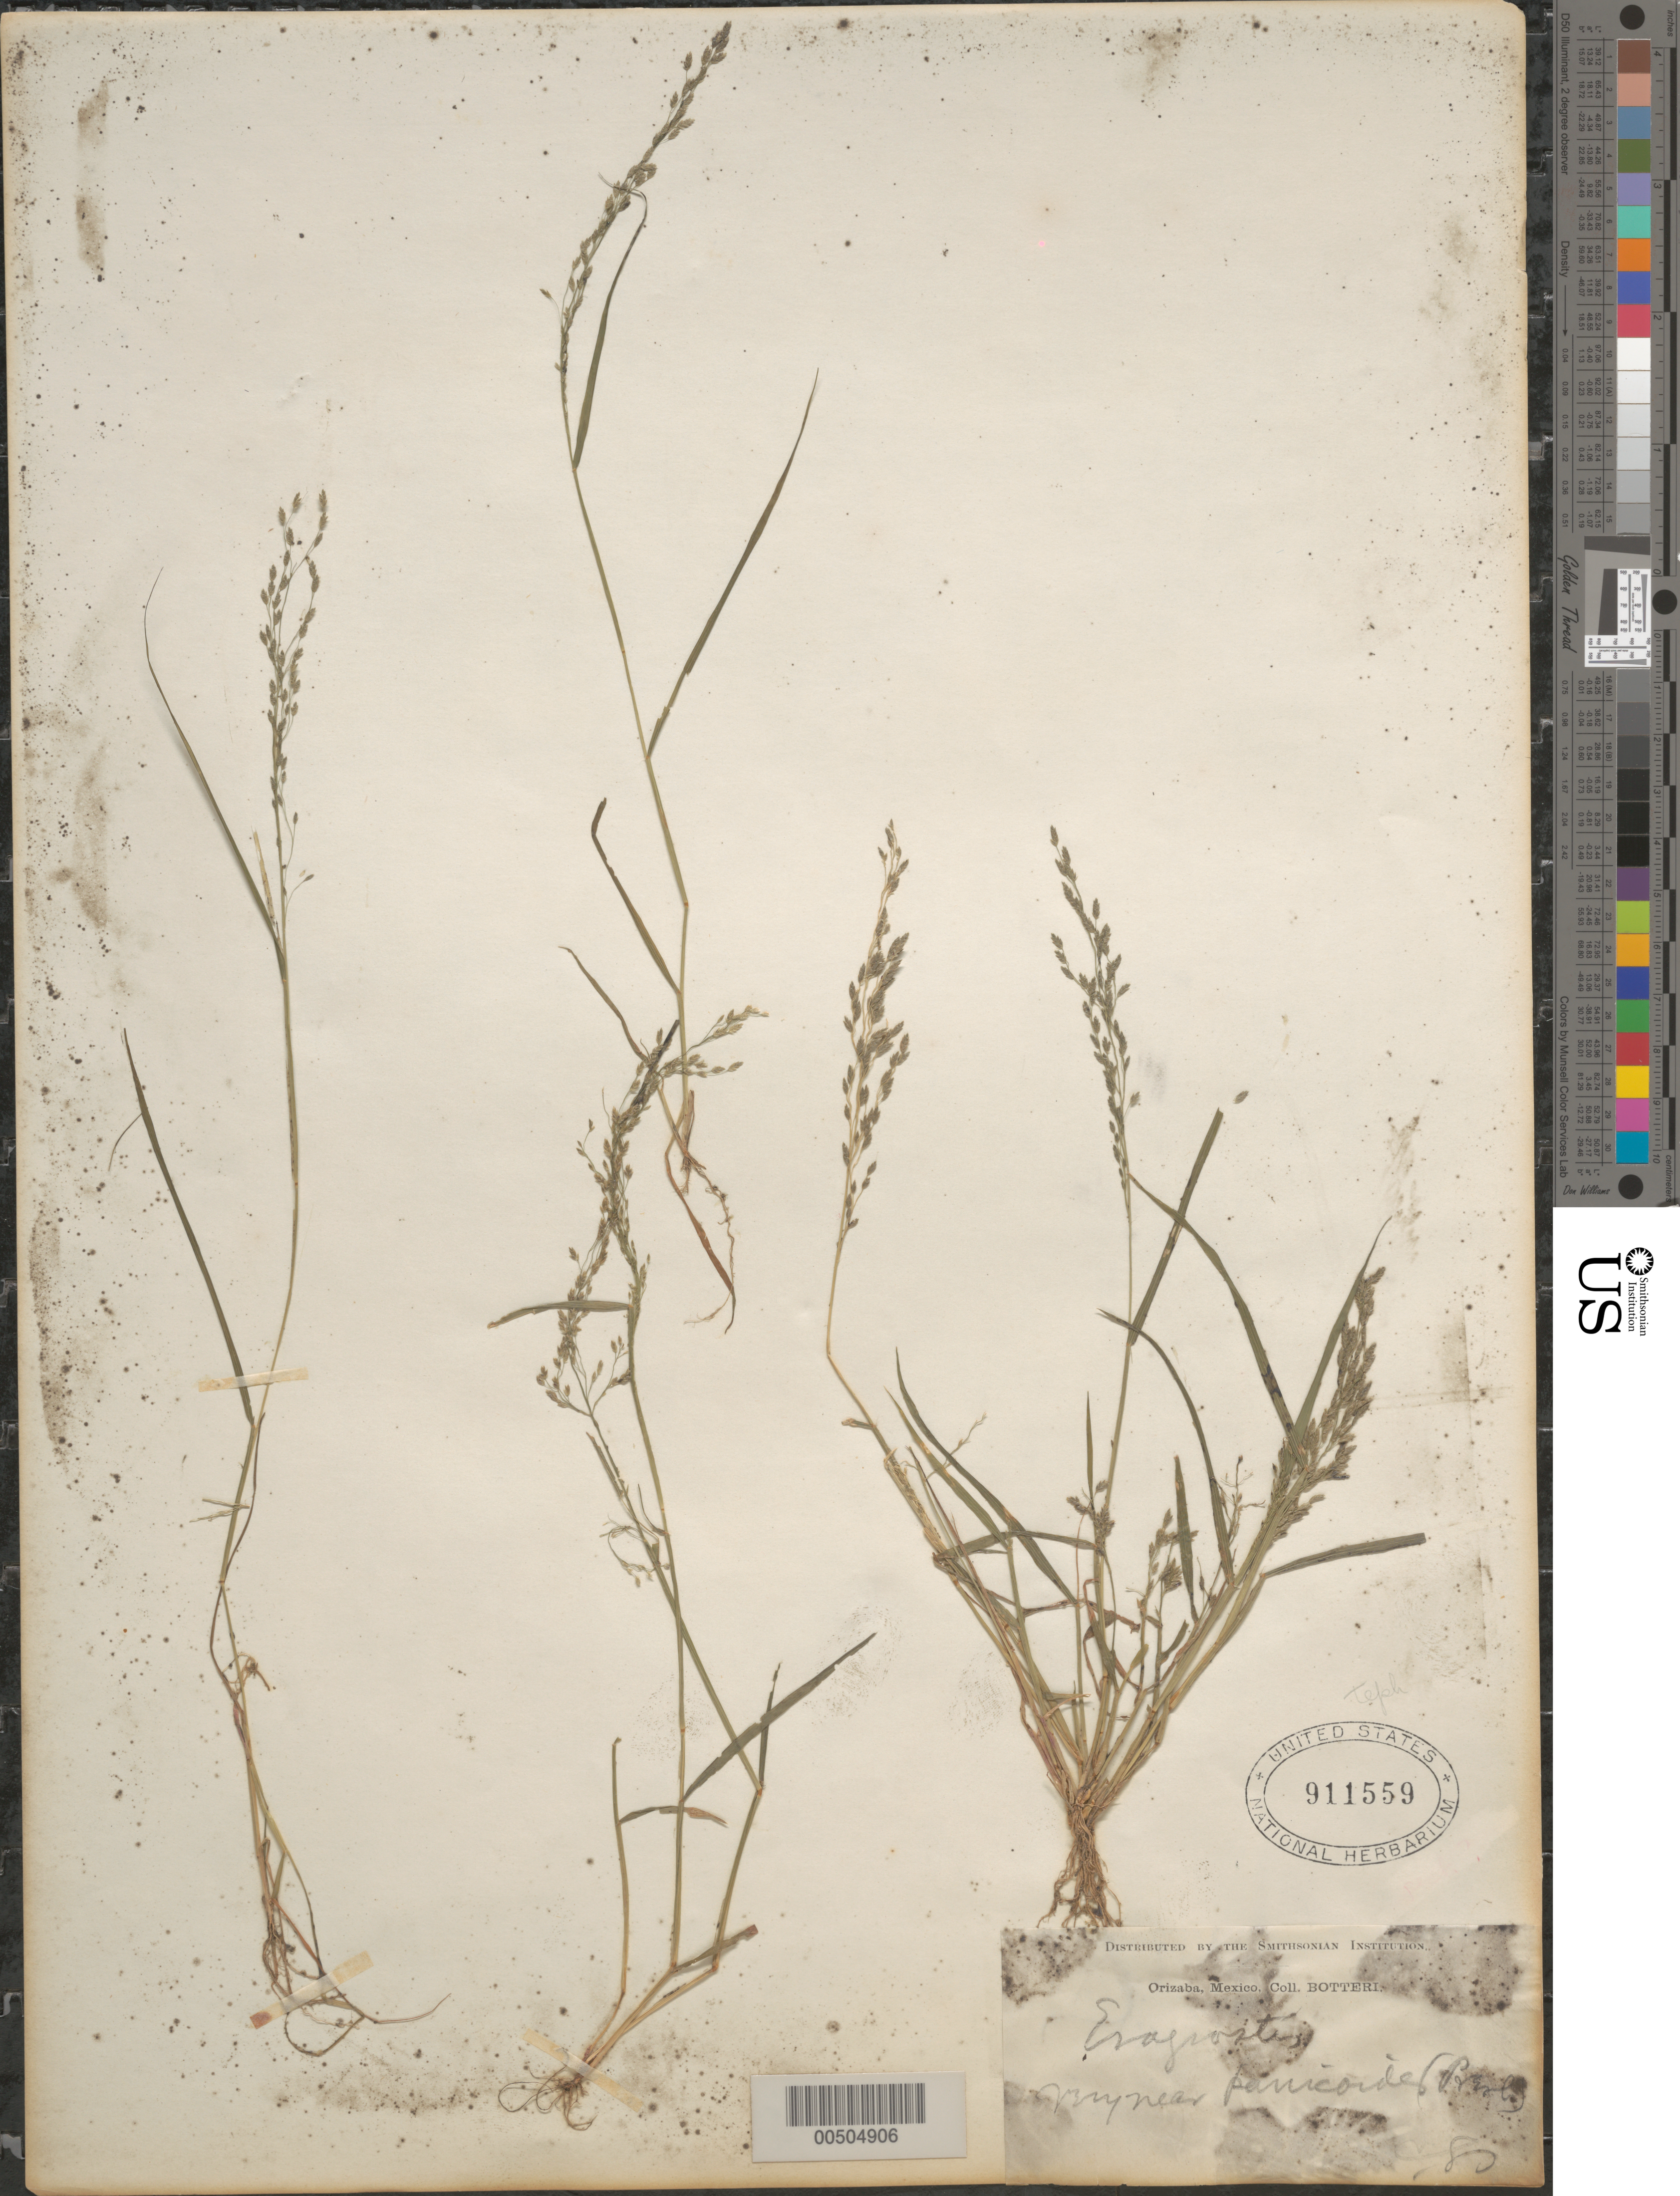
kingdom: Plantae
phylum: Tracheophyta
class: Liliopsida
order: Poales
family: Poaceae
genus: Eragrostis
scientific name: Eragrostis tephrosanthos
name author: Roem. & Schult.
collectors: -. Botteri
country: Mexico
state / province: Veracruz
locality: Orizaba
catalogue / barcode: US 911559